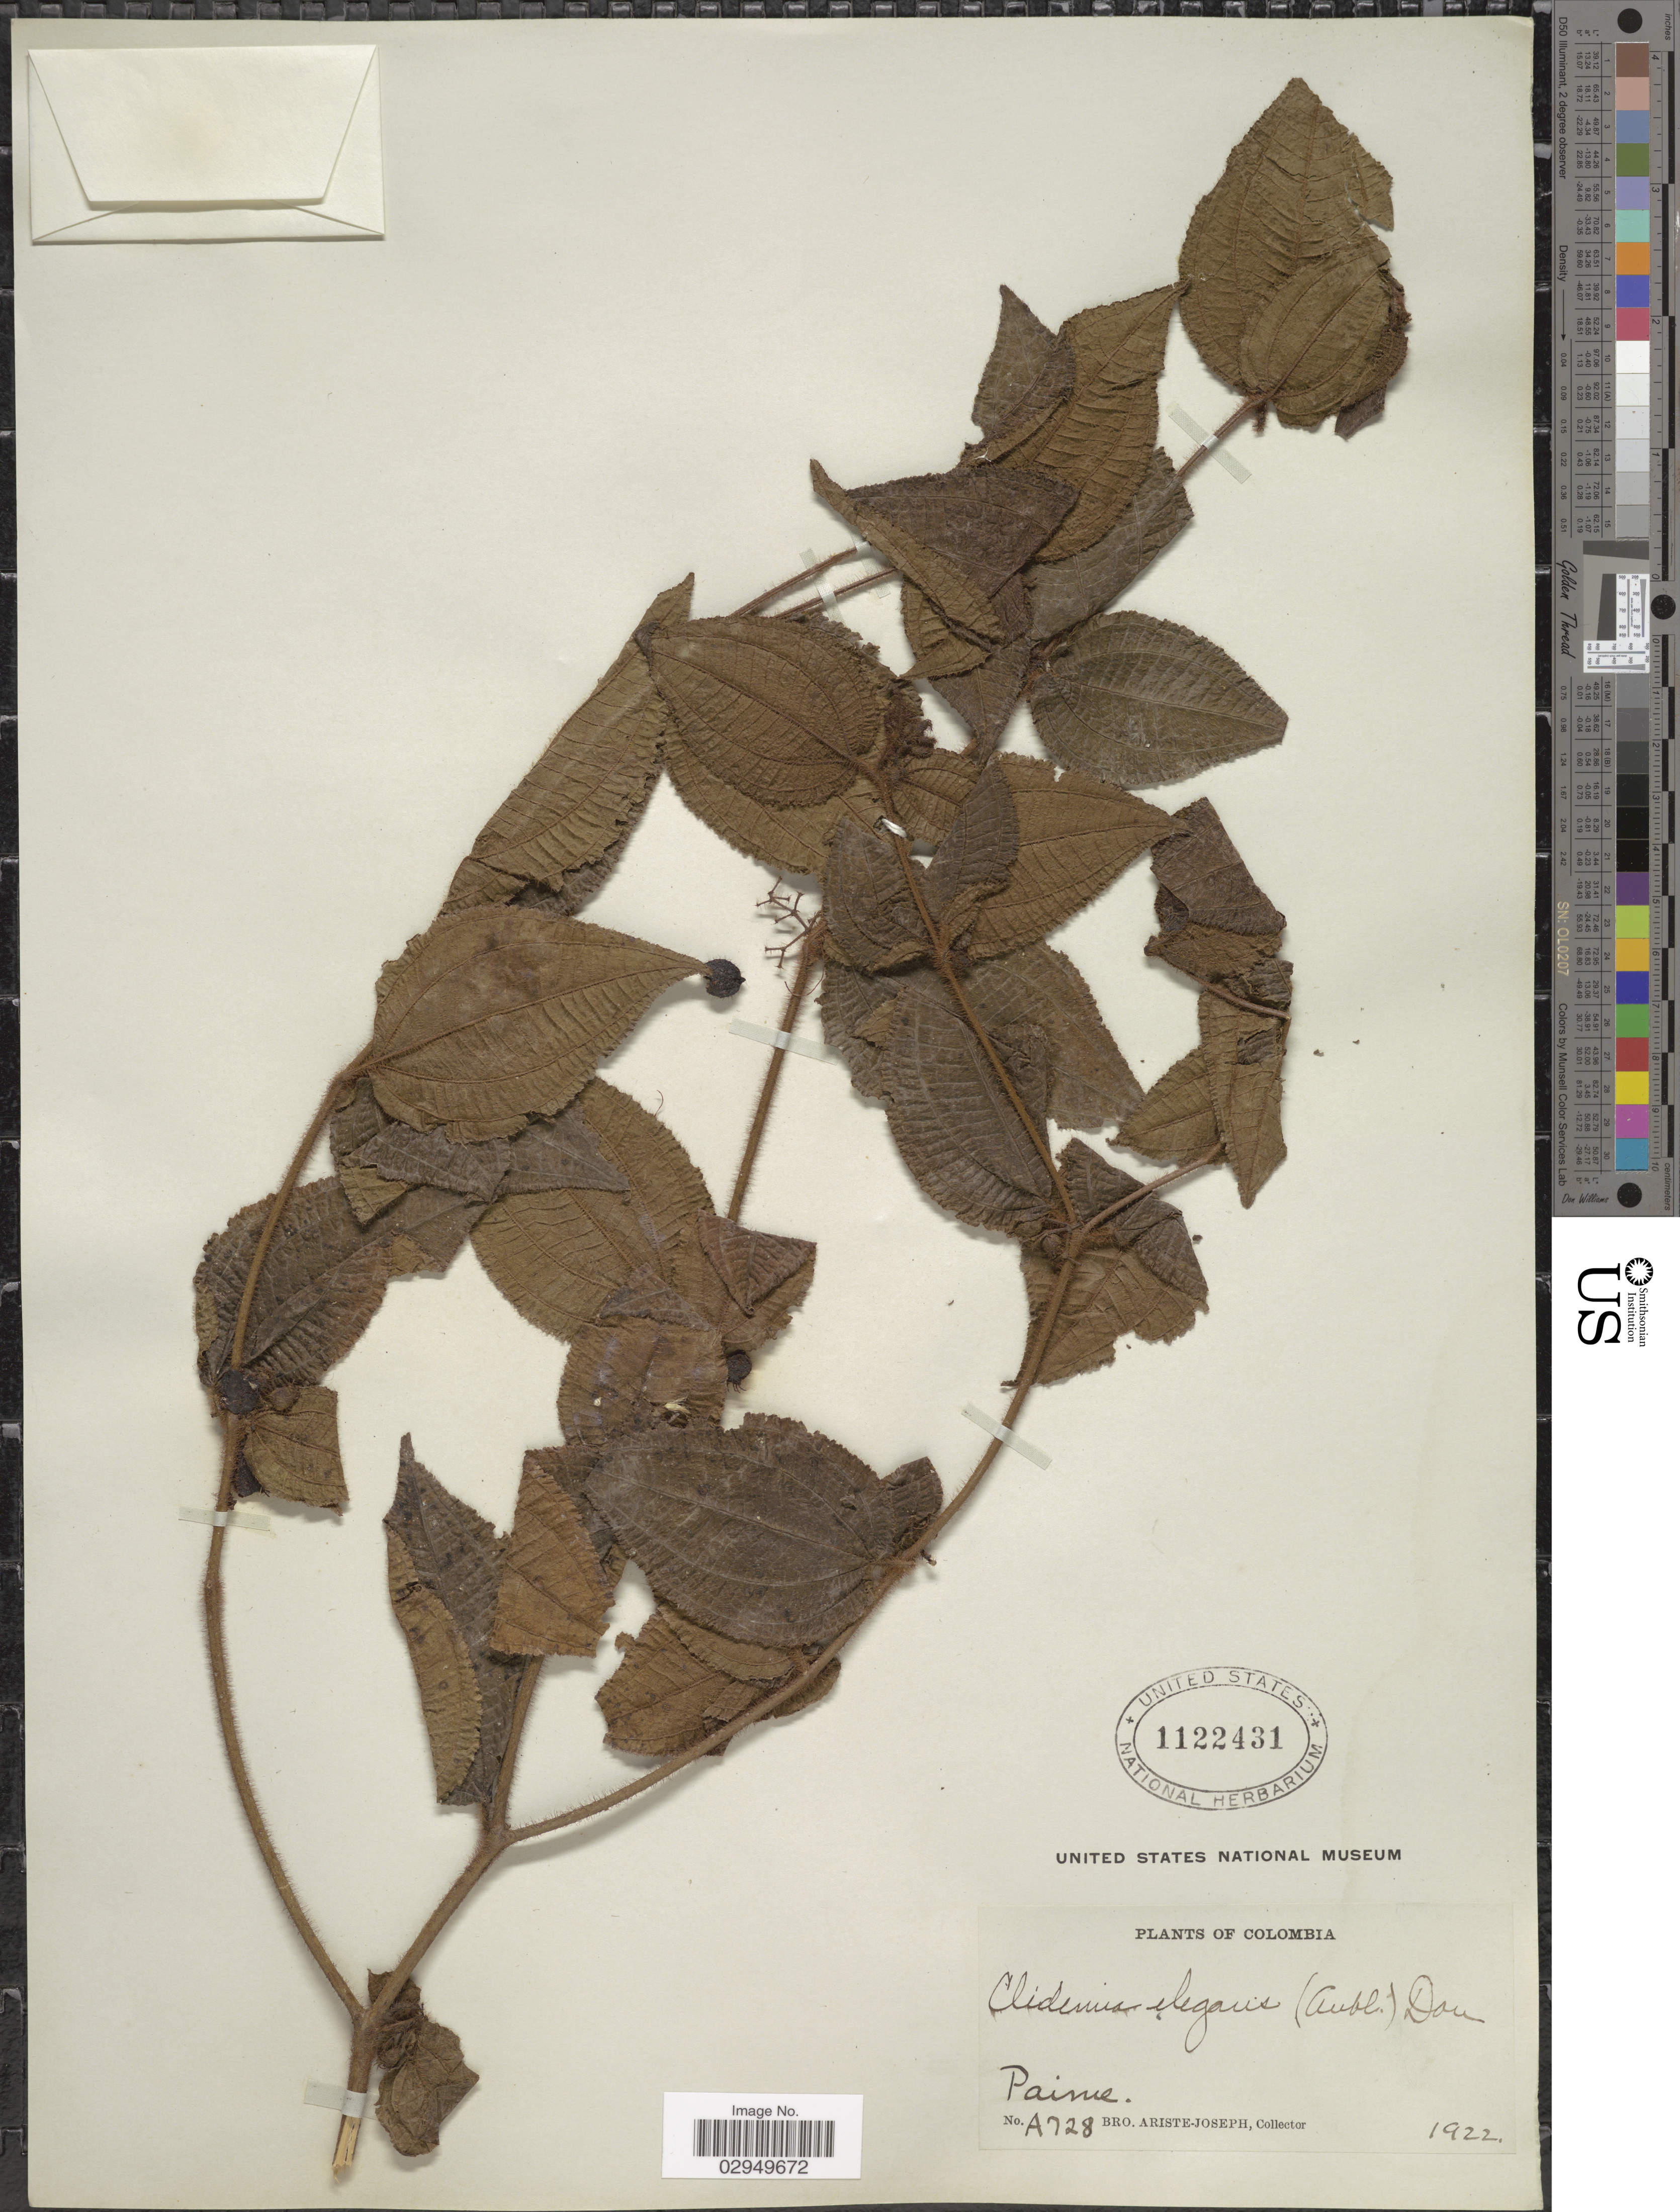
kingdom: Plantae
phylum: Tracheophyta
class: Magnoliopsida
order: Myrtales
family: Melastomataceae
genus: Clidemia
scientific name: Clidemia hirta var. elegans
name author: (Aubl.) Griseb.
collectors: Bro. Ariste-Joseph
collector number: A728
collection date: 1922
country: Colombia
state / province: Cundinamarca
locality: Paime.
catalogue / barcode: US 1122431